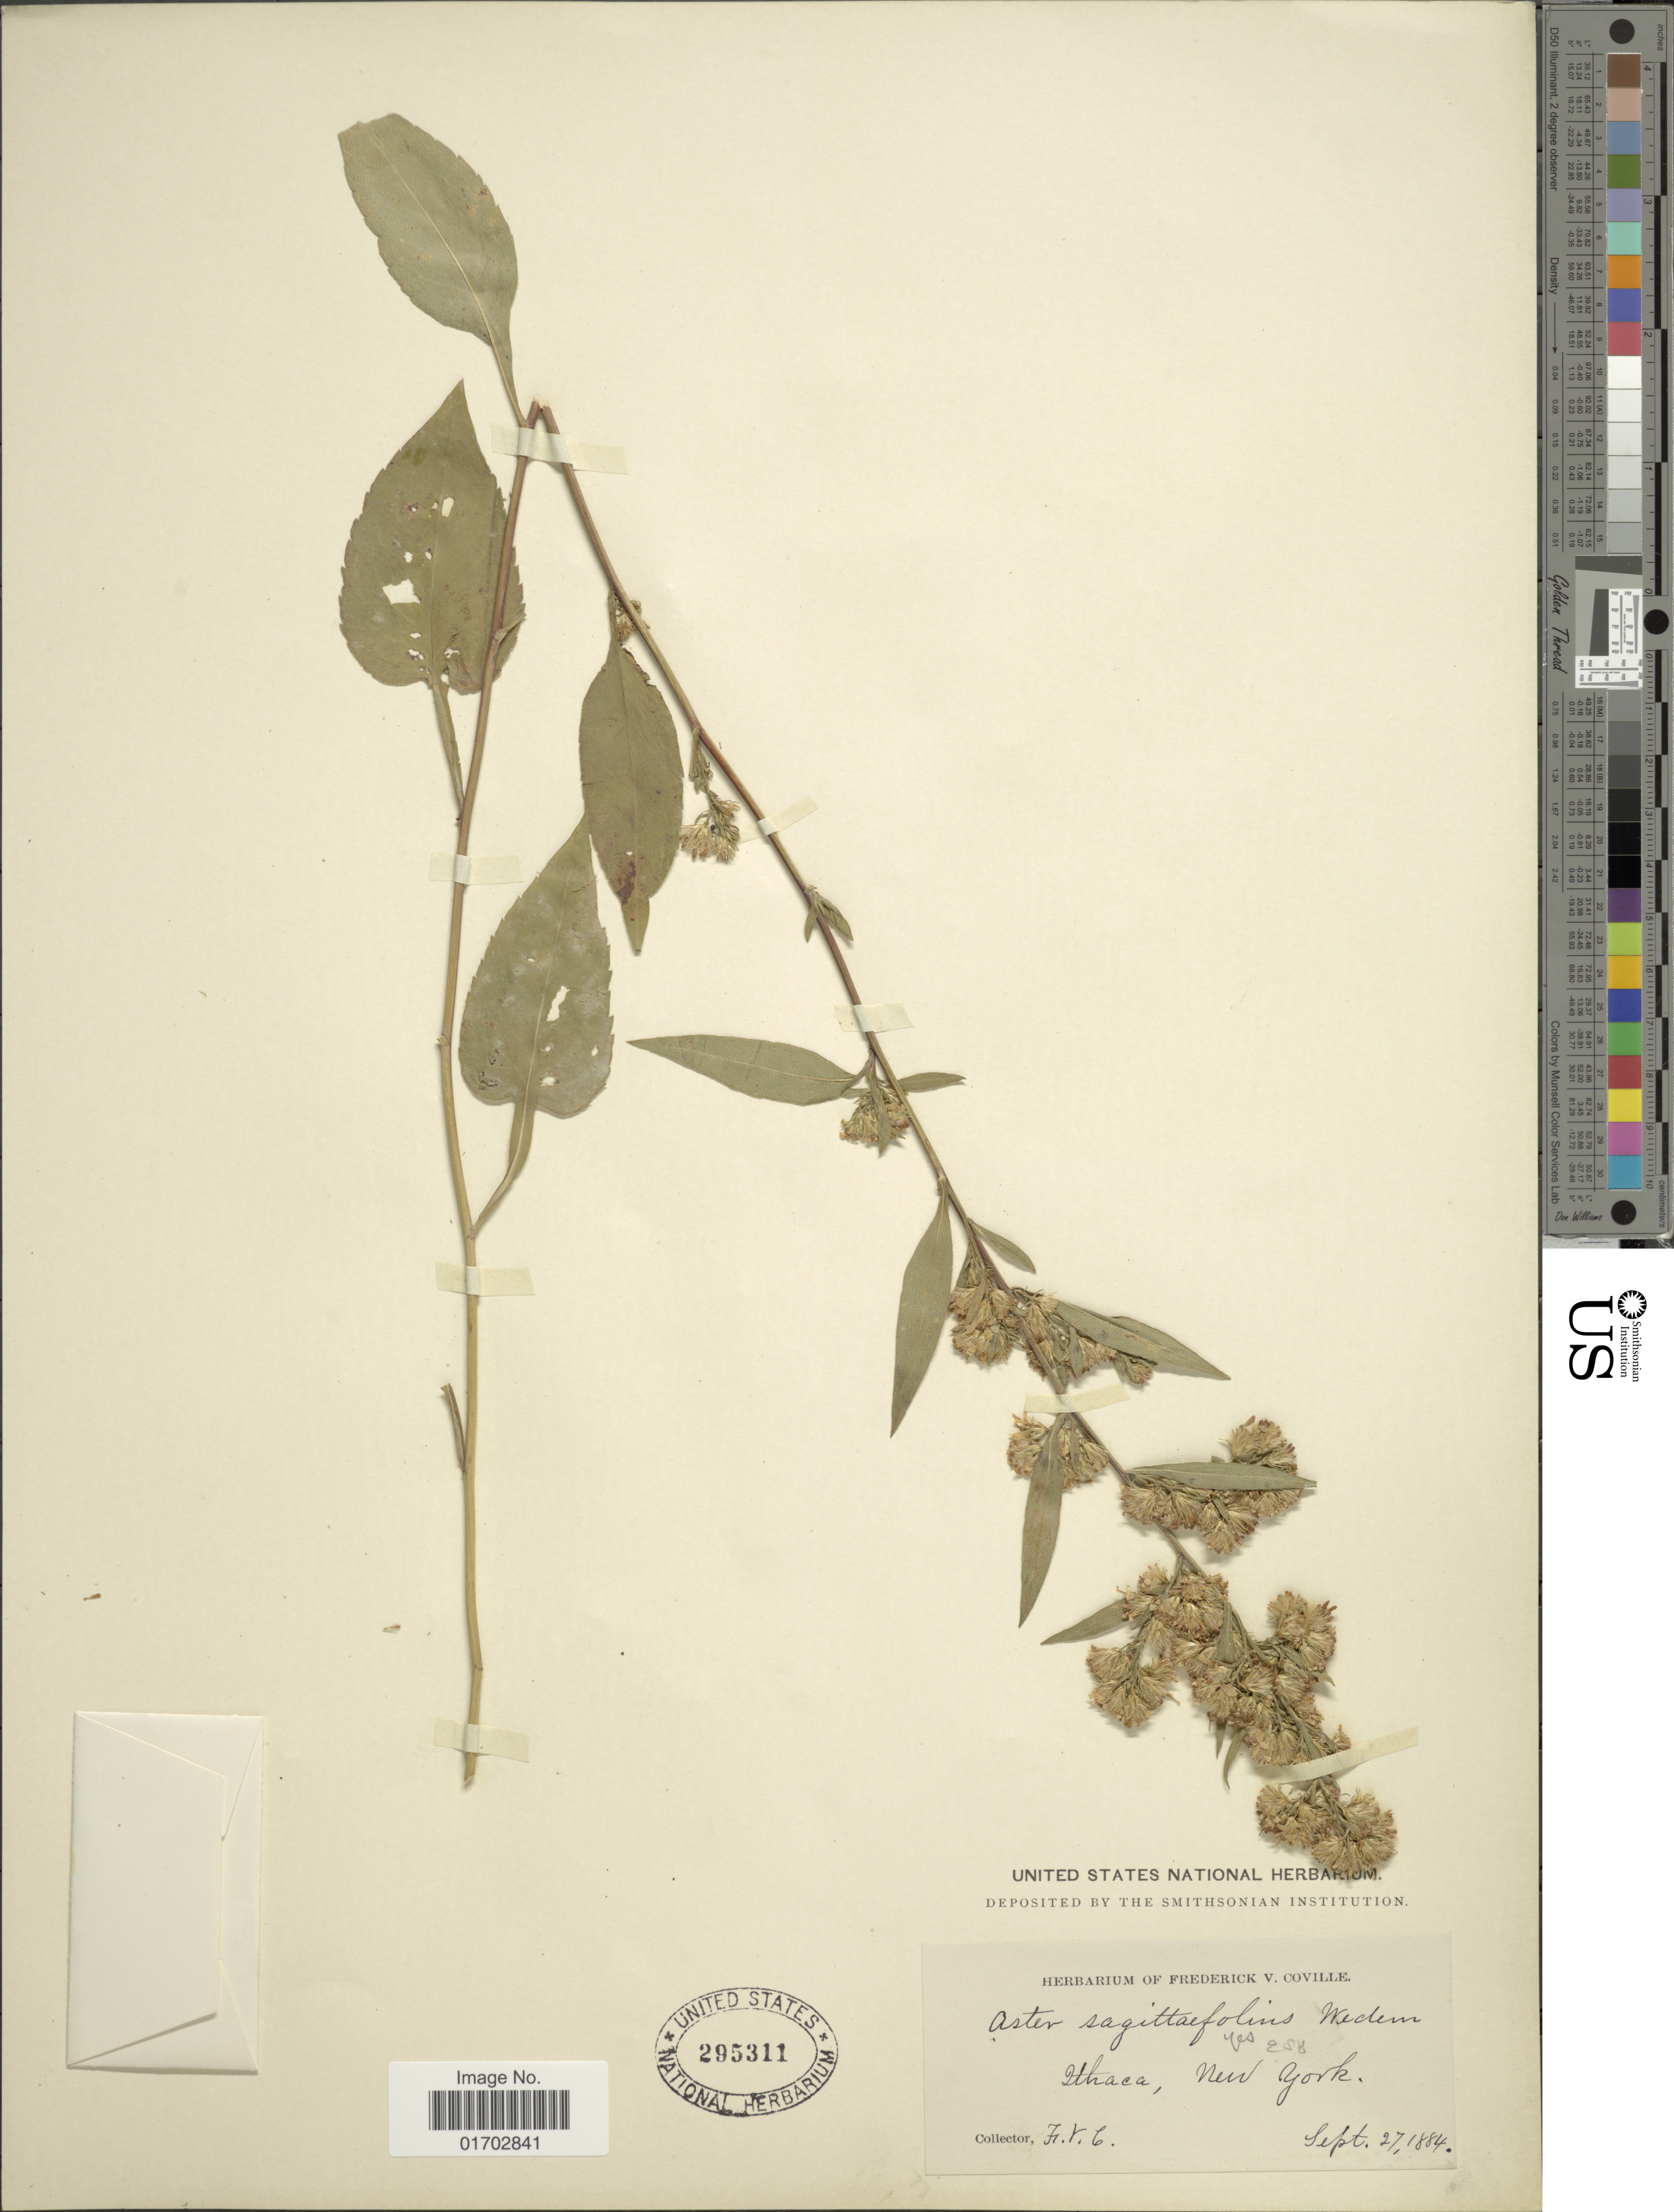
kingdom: Plantae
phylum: Tracheophyta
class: Magnoliopsida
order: Asterales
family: Asteraceae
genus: Symphyotrichum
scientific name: Symphyotrichum sagittifolium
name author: (Wedem. ex Willd.) G.L. Nesom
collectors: F. V. Coville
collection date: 1884-09-27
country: United States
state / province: New York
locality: Ithaca.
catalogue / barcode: US 295311